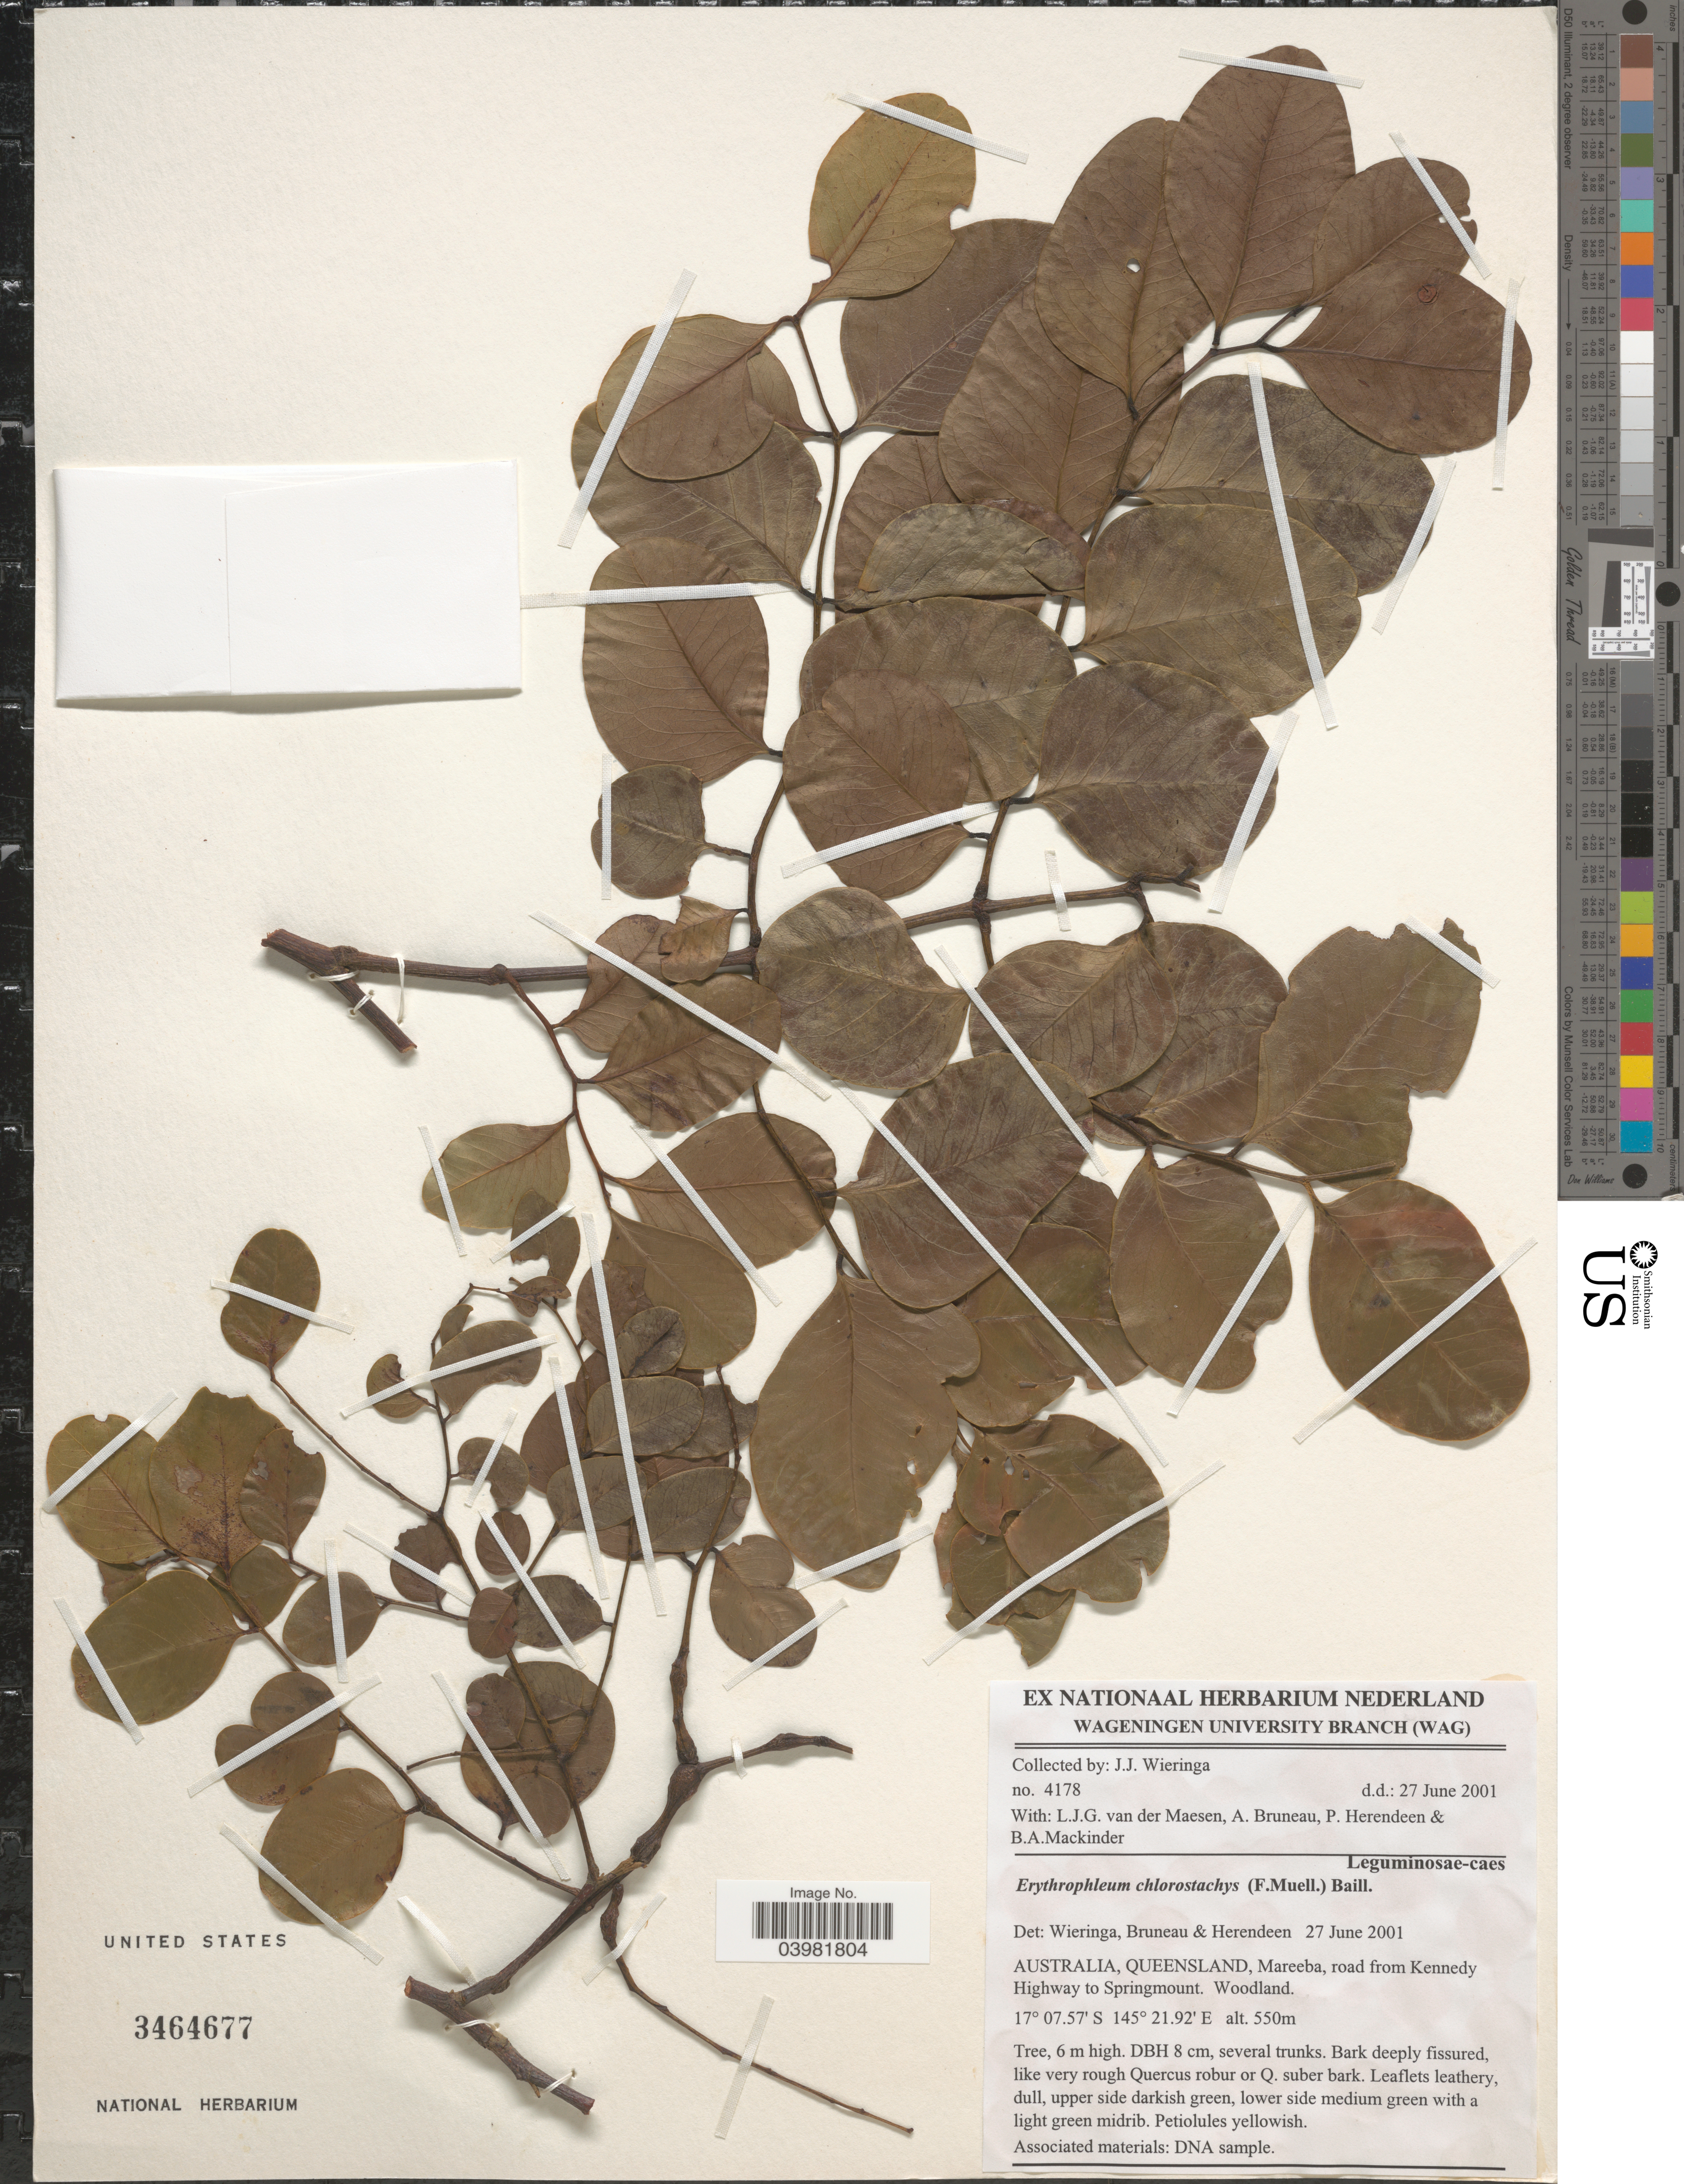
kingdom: Plantae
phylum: Tracheophyta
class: Magnoliopsida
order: Fabales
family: Fabaceae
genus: Erythrophleum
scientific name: Erythrophleum chlorostachys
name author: Baill.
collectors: J. Wieringa, L. van der Maesen, A. Bruneau, P. S. Herendeen & B. Mackinder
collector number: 4178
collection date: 2001-06-27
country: Australia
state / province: Queensland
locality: Mareeba, road from Kennedy Highway to Springmount. Woodland.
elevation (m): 550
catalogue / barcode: US 3464677